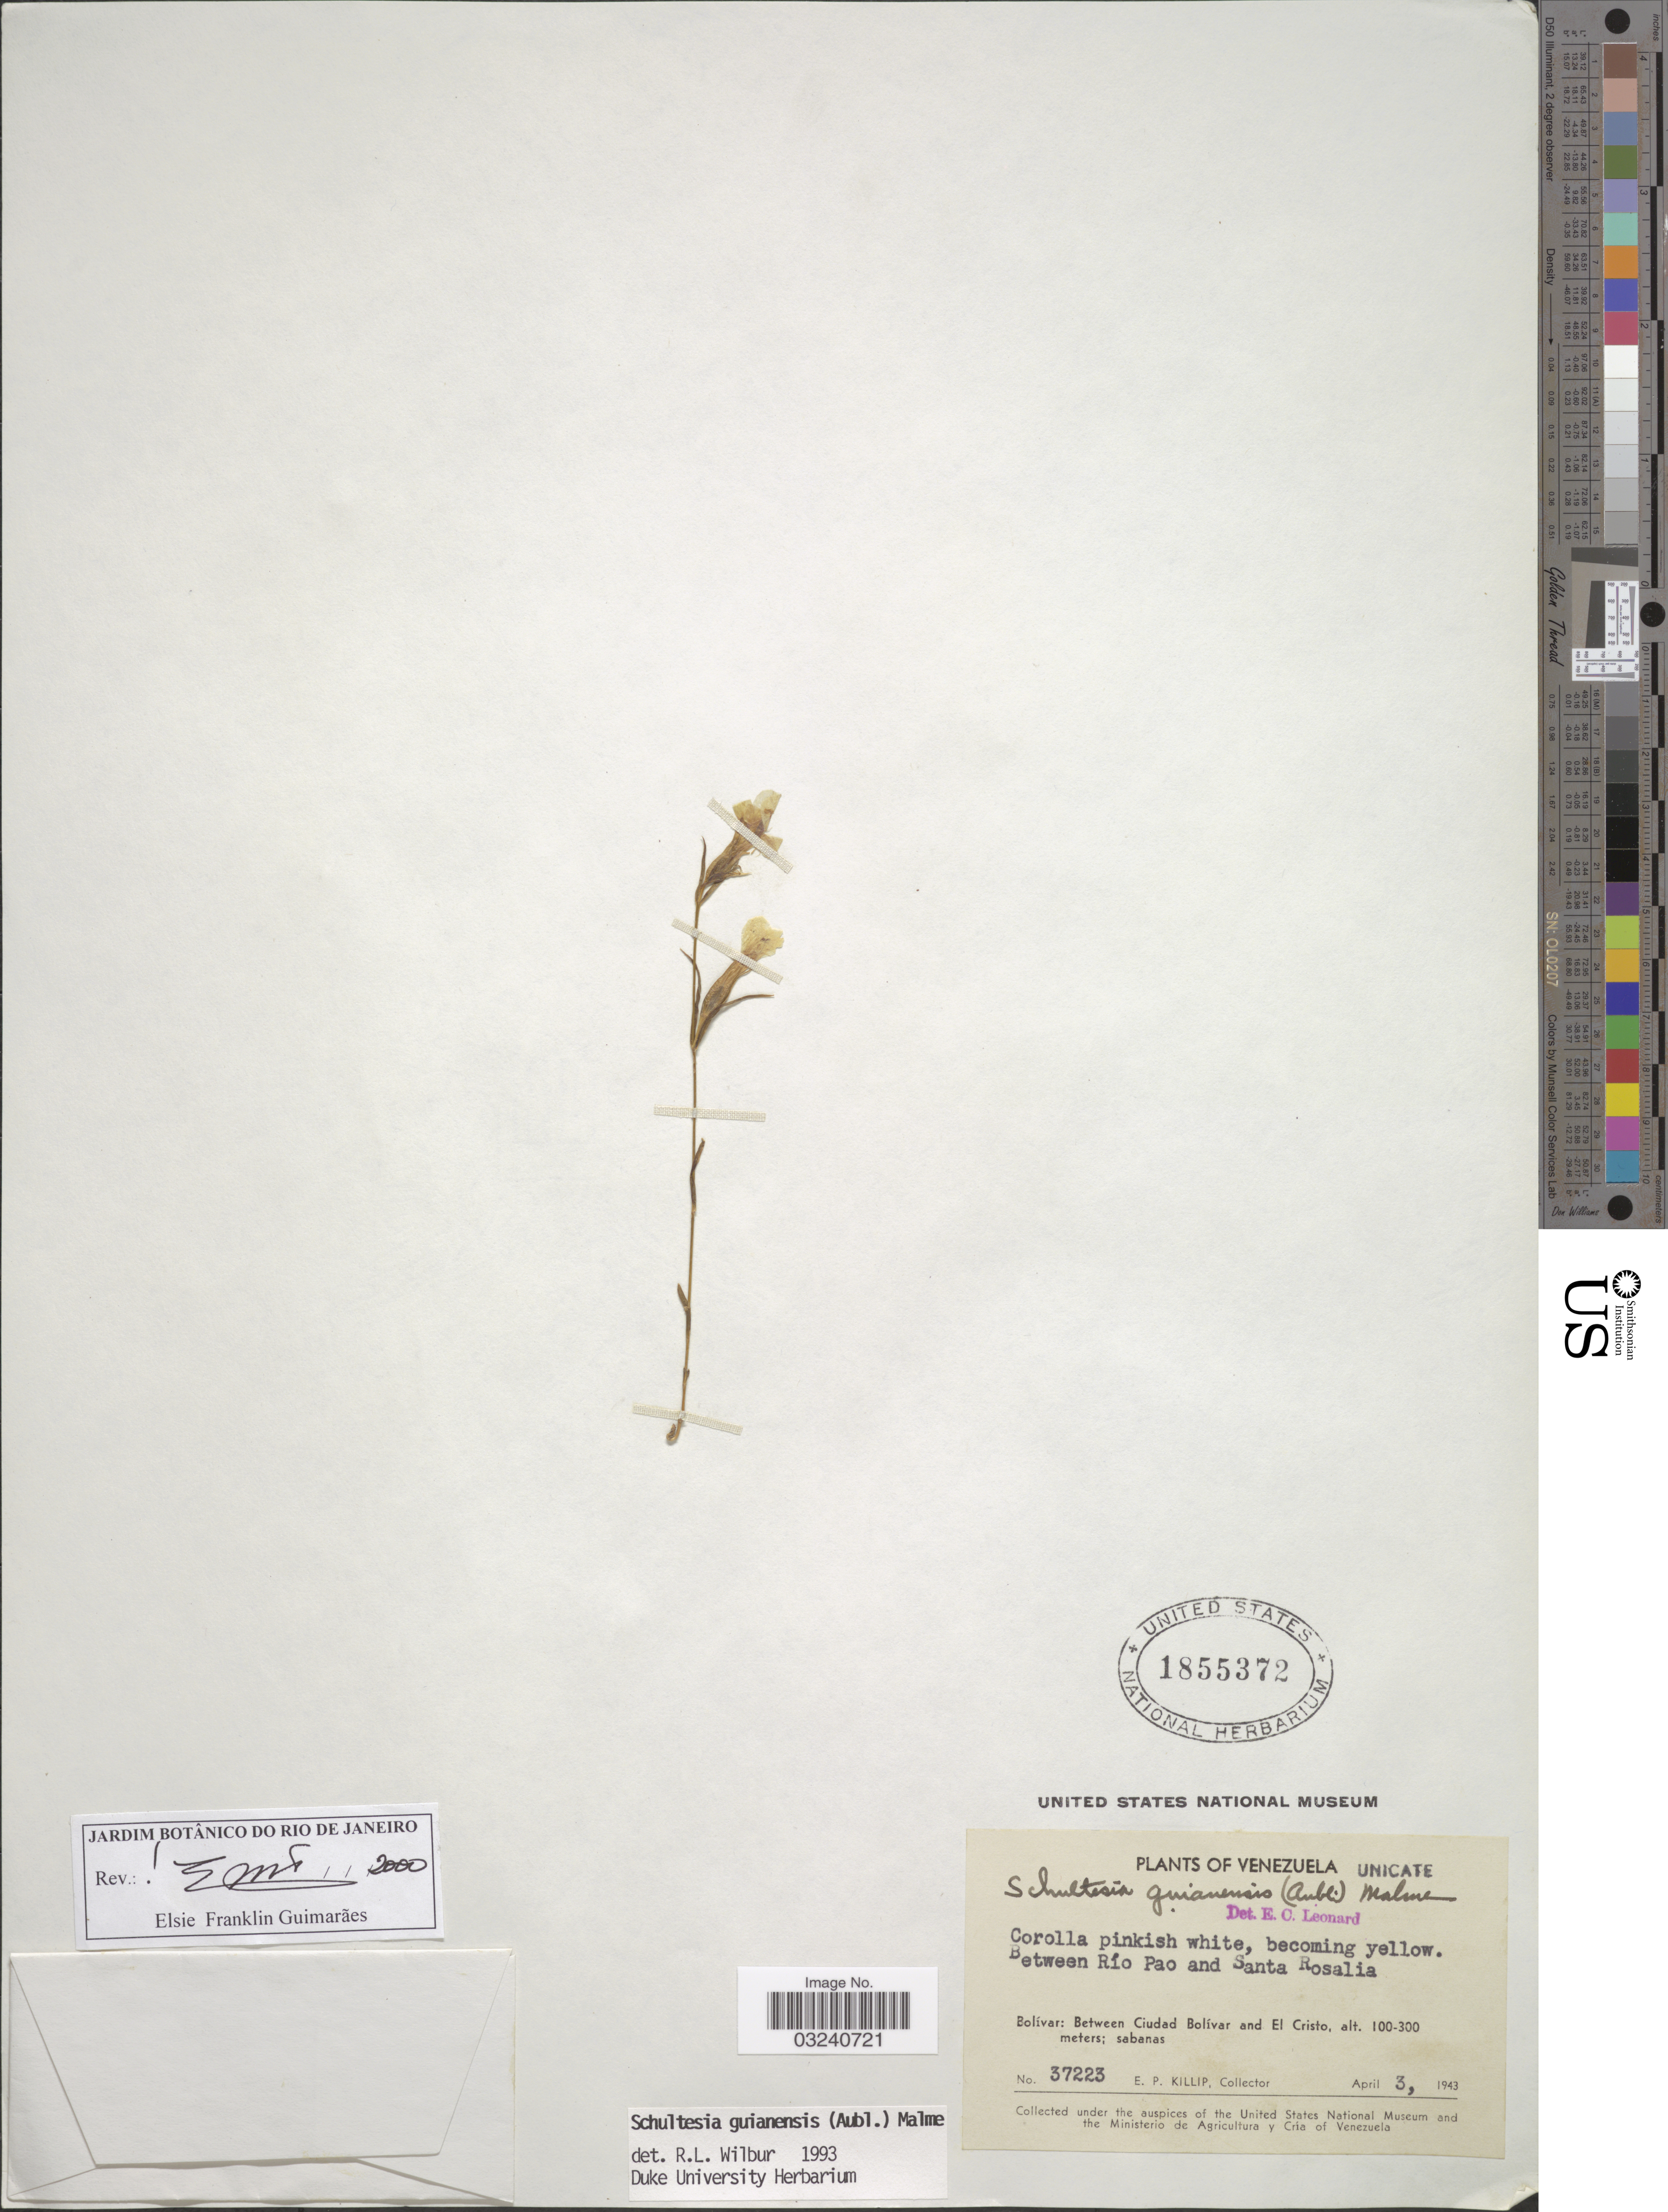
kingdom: Plantae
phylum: Tracheophyta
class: Magnoliopsida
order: Gentianales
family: Gentianaceae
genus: Schultesia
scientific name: Schultesia guianensis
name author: (Aubl.) Malme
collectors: E. P. Killip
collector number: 37223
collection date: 1943-04-03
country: Venezuela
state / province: Bolivar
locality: Between Río Pao and Santa Rosalia. Between Ciudad Bolívar and El Cristo.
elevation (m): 100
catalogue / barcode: US 1855372